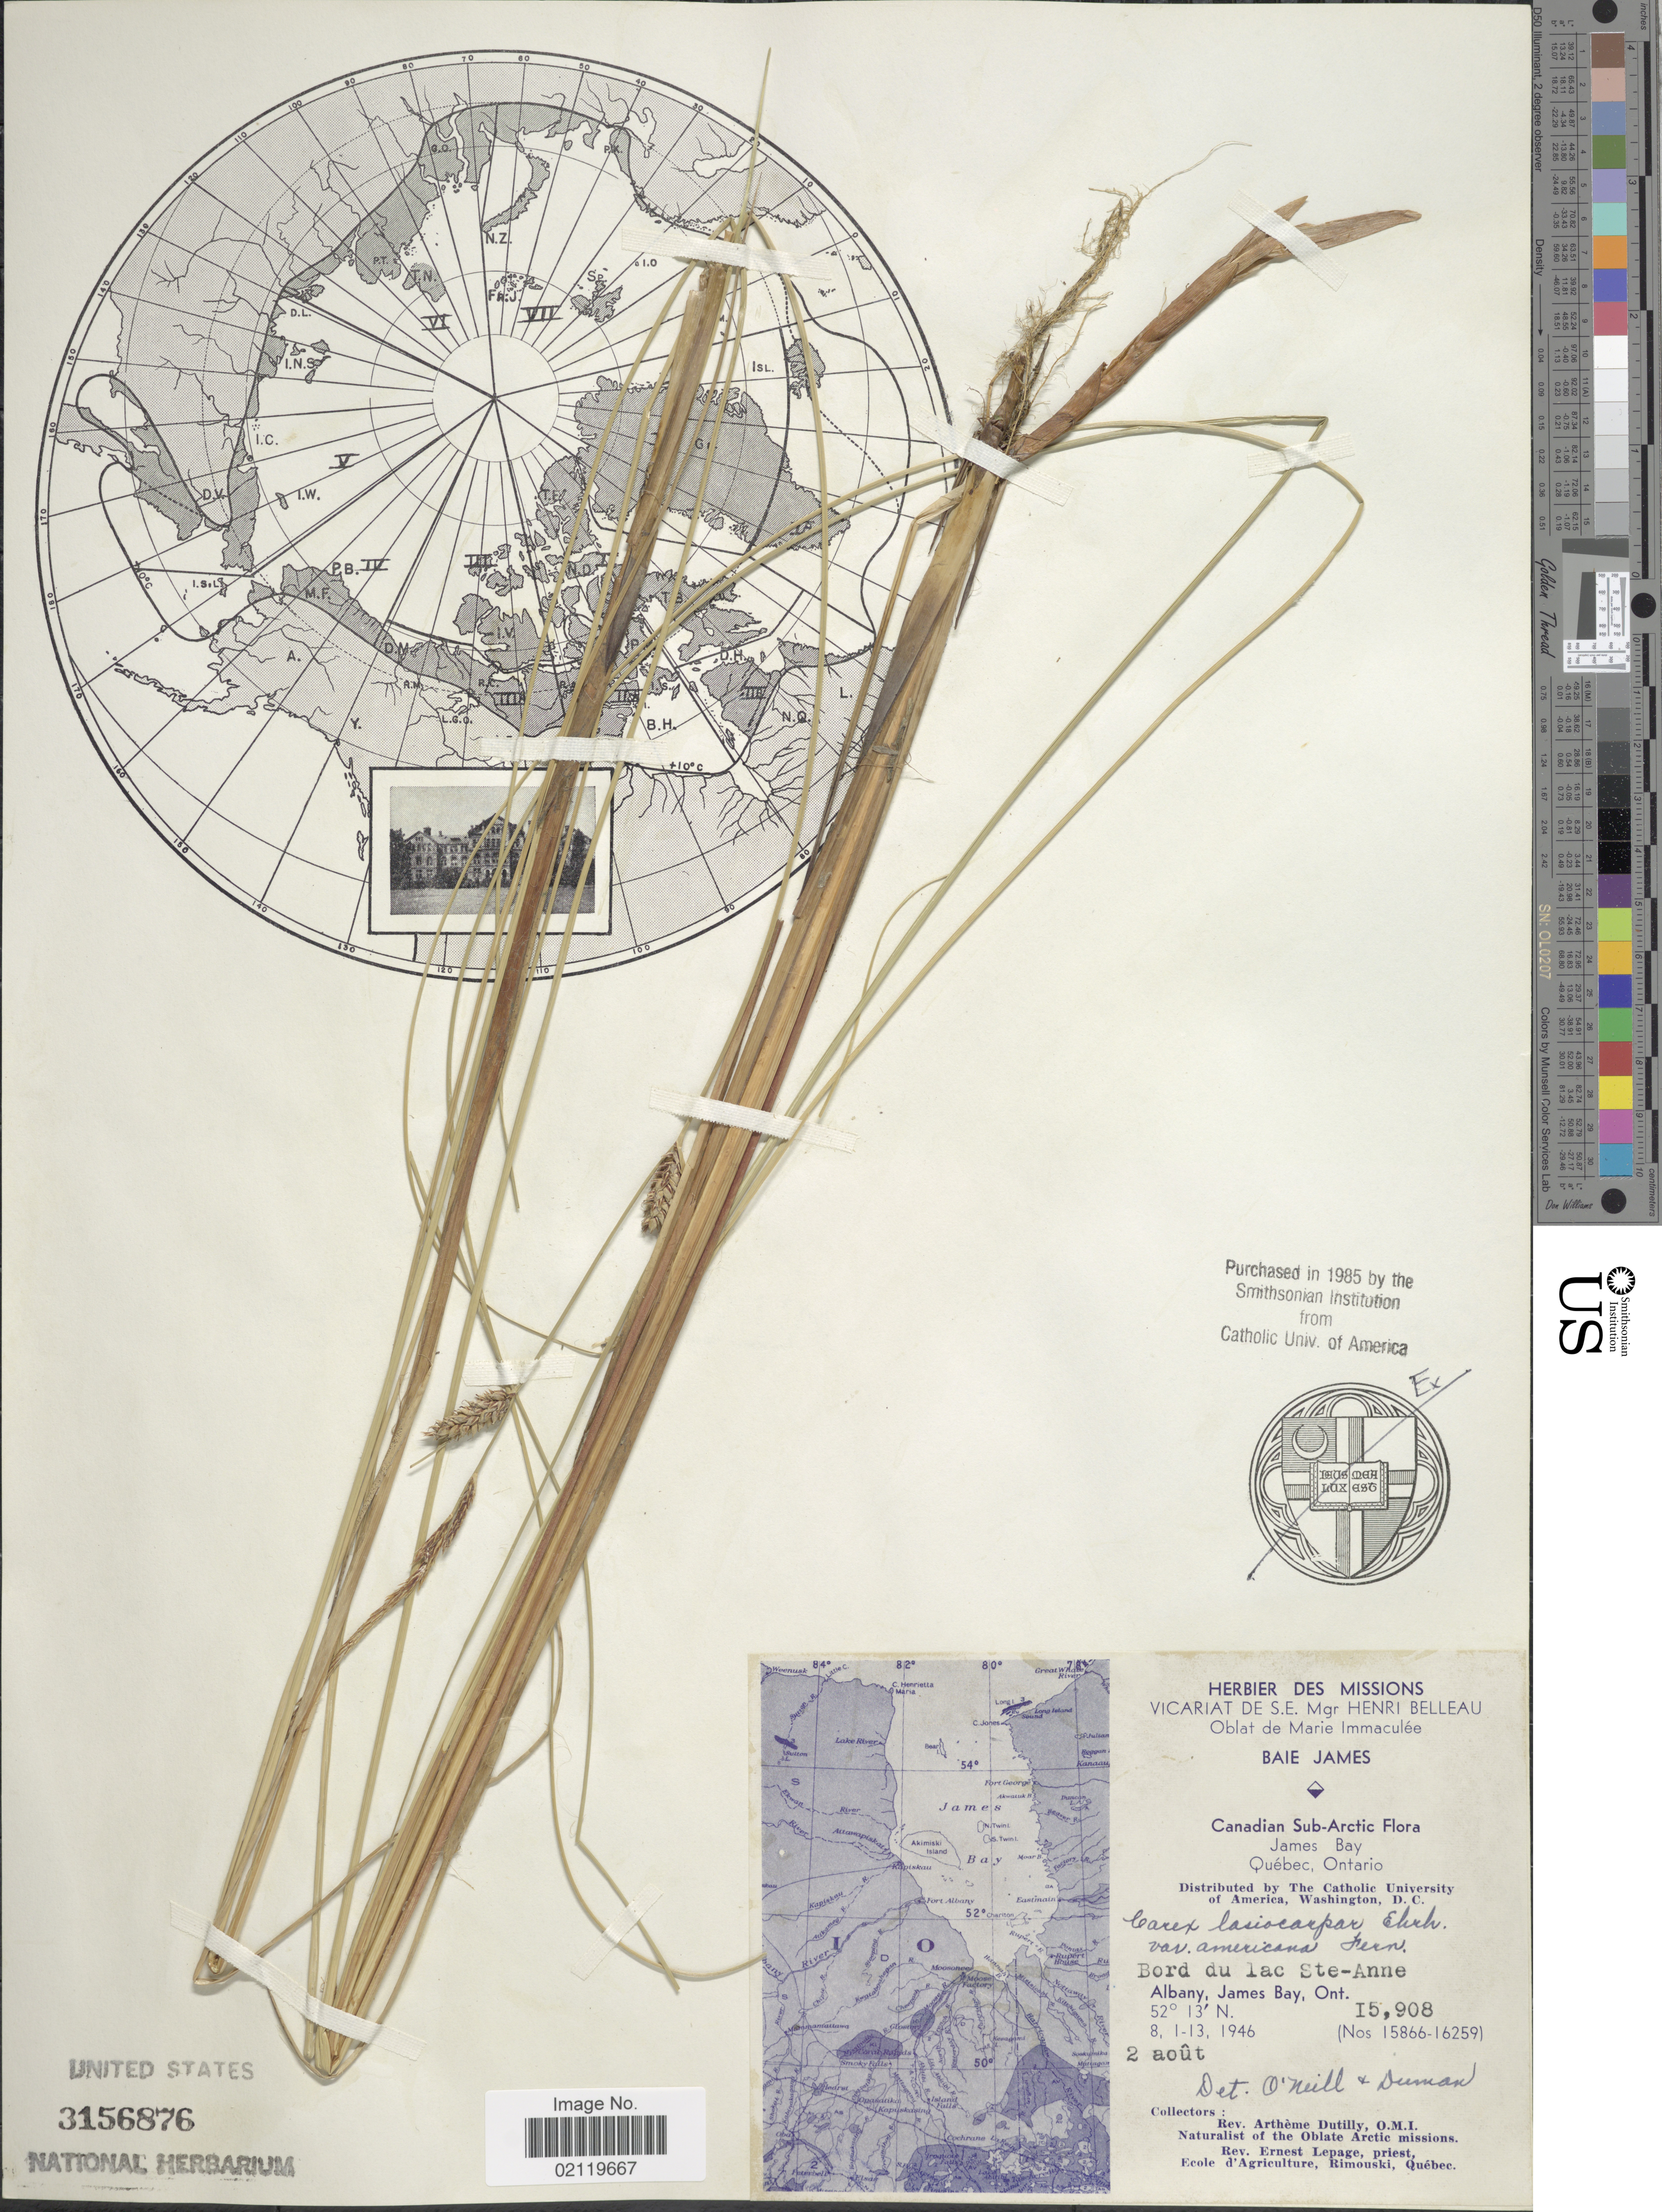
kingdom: Plantae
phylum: Tracheophyta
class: Liliopsida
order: Poales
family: Cyperaceae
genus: Carex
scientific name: Carex lasiocarpa var. americana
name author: Fernald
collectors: A. Dutilly & E. Lepage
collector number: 15908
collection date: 1946-08-02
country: Canada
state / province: Ontario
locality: Canadian Sub-Arctic. James Bay. Bord du lac Ste-Anne. Albany, James Bay, Ont.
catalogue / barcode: US 3156876